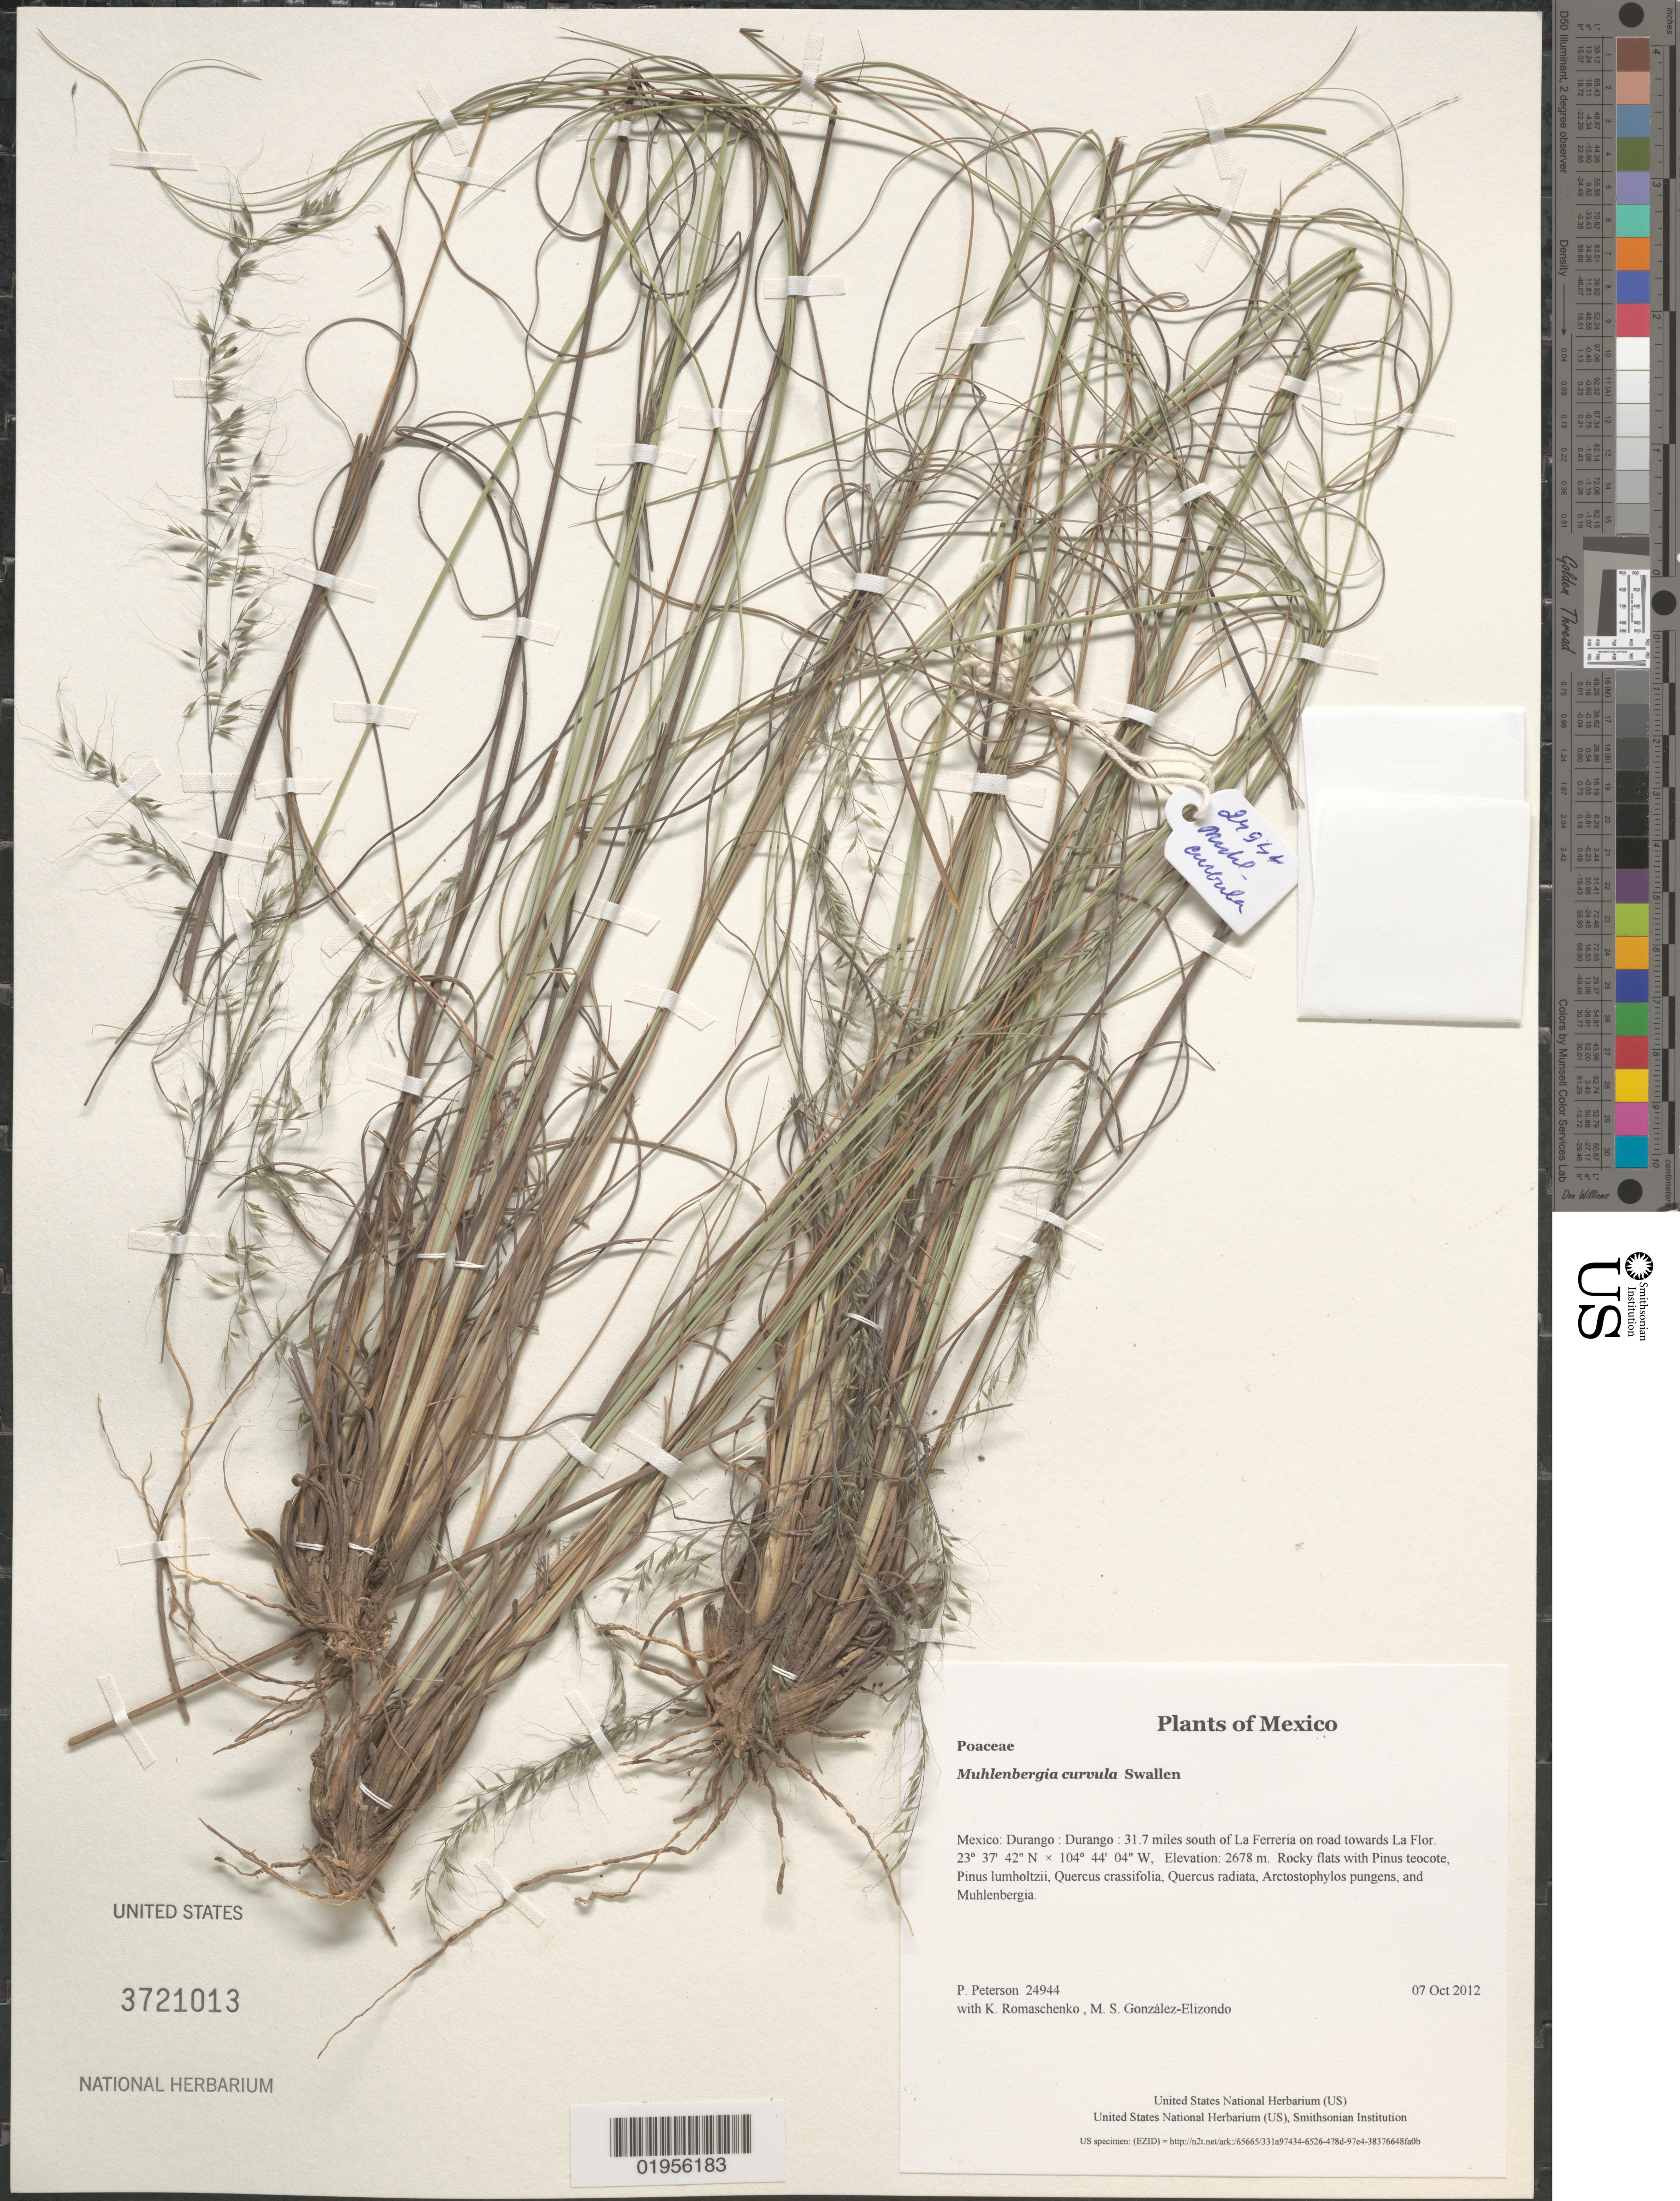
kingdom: Plantae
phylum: Tracheophyta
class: Liliopsida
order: Poales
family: Poaceae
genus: Muhlenbergia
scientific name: Muhlenbergia curvula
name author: Swallen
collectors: P. M. Peterson, K. Romaschenko & M. S. González-Elizondo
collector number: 24944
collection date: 2012-10-07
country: Mexico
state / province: Durango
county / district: Durango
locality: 31.7 miles south of La Ferreria on road towards La Flor.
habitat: Rocky flats with Pinus teocote, Pinus lumholtzii, Quercus crassifolia, Quercus radiata, Arctostophylos pungens, and Muhlenbergia.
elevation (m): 2678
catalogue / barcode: US 3721013